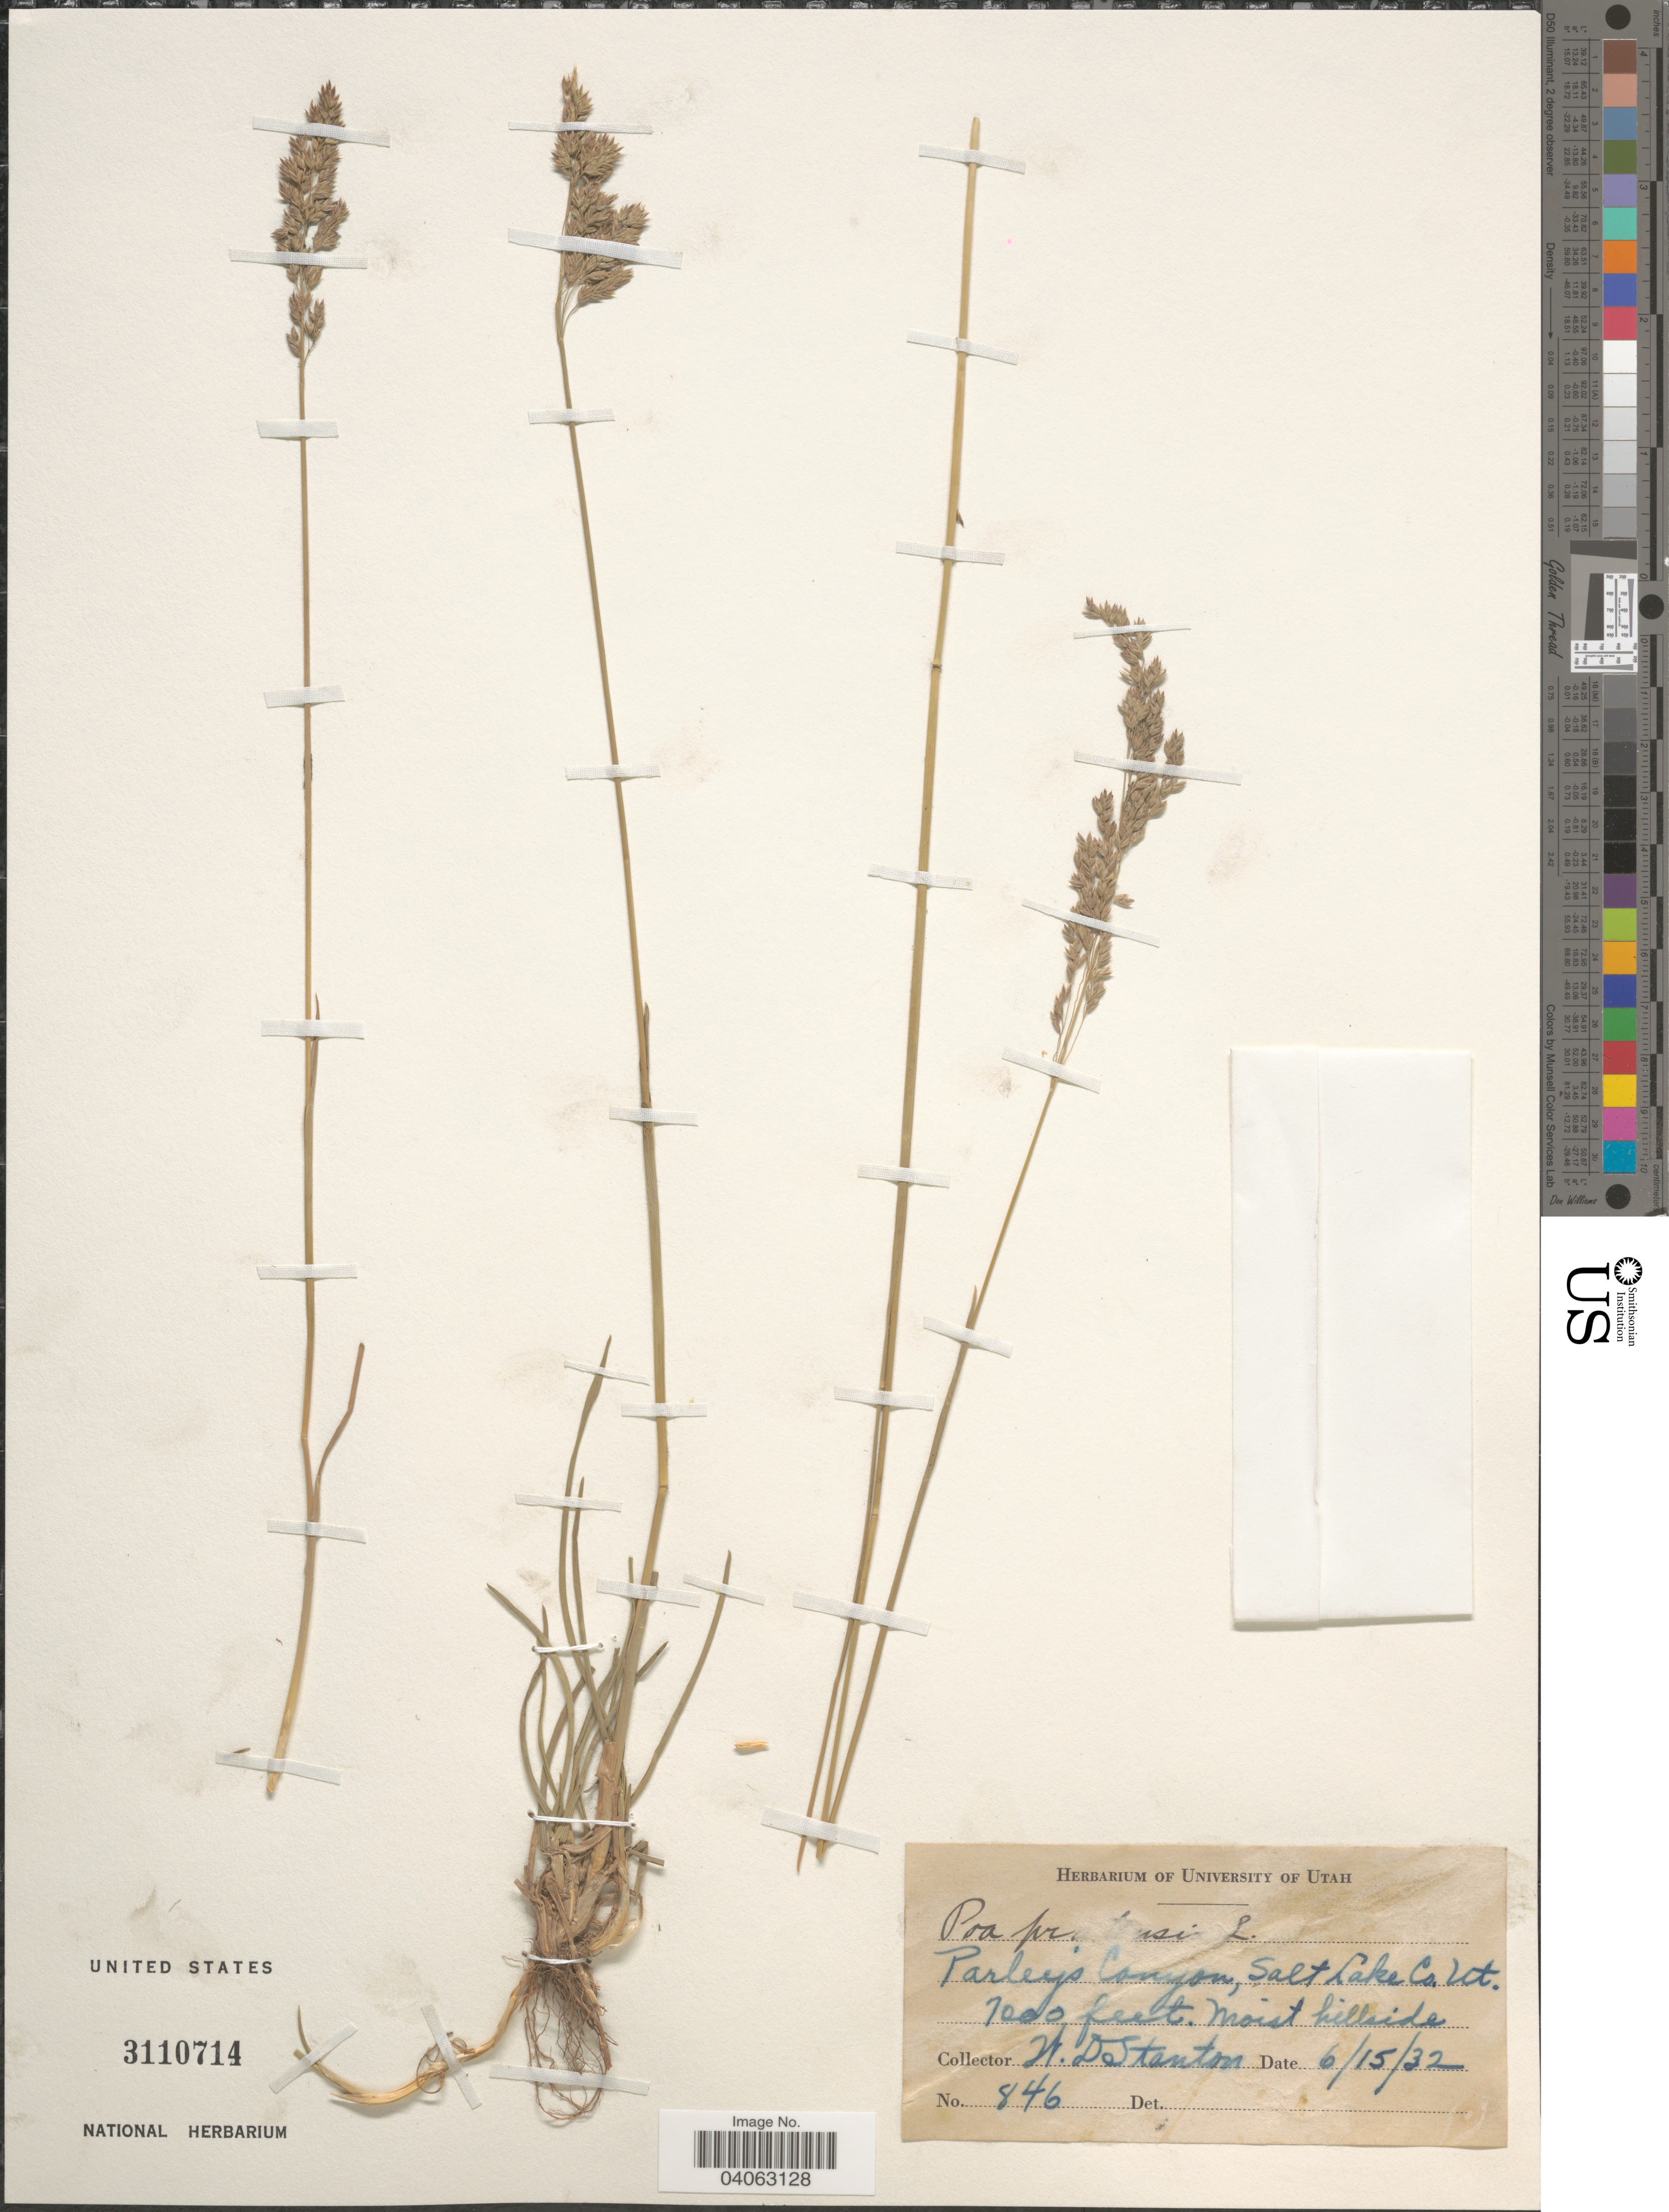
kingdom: Plantae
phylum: Tracheophyta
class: Liliopsida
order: Poales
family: Poaceae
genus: Poa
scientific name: Poa pratensis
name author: L.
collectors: W. Stanton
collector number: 846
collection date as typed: Transcribed d/m/y: 15/6/32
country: United States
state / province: Utah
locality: Parley's Canyon, Salt Lake Co. Moist hillside.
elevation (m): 305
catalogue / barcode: US 3110714